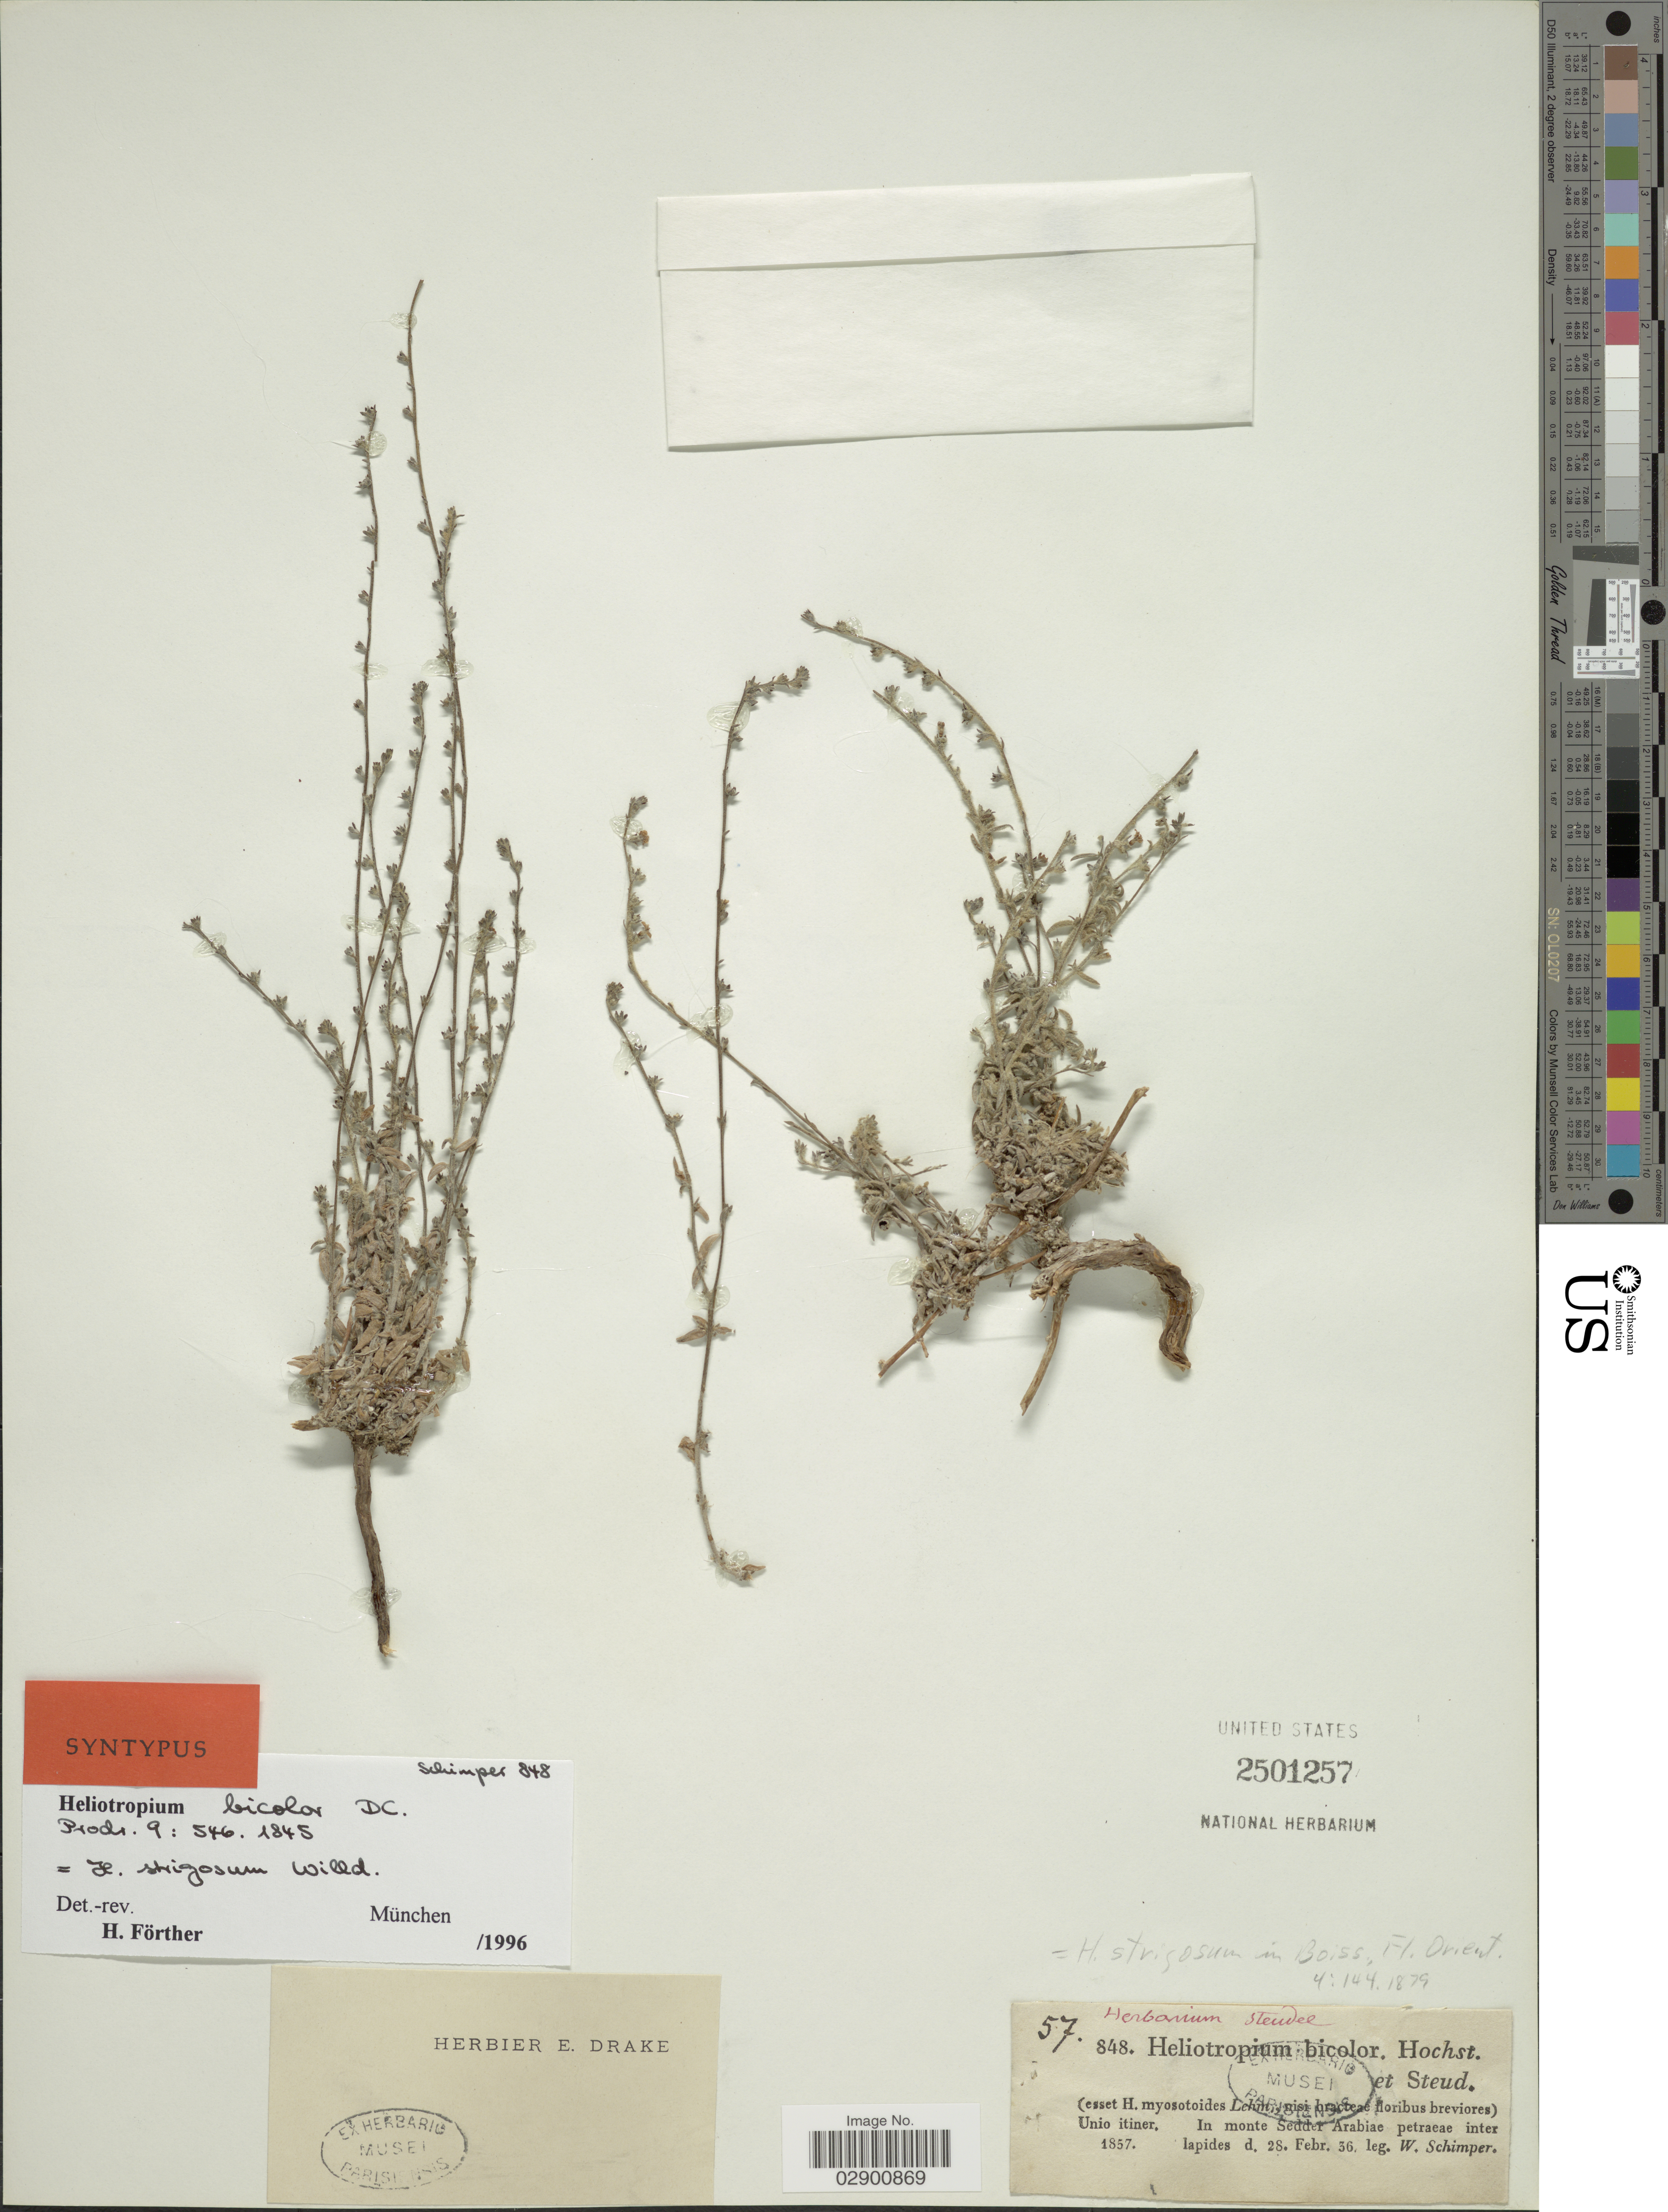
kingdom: Plantae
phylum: Tracheophyta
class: Magnoliopsida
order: Boraginales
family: Heliotropiaceae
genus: Heliotropium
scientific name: Heliotropium bicolor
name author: Hochst. & Steud. ex A. DC. in DC.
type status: Isosyntype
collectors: W. Schimper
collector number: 848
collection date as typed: Transcribed d/m/y: 28/2/36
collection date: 1836-02-28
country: Saudi Arabia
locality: In monte Sedder Arabiae petraeae inter lapides.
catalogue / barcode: US 2501257